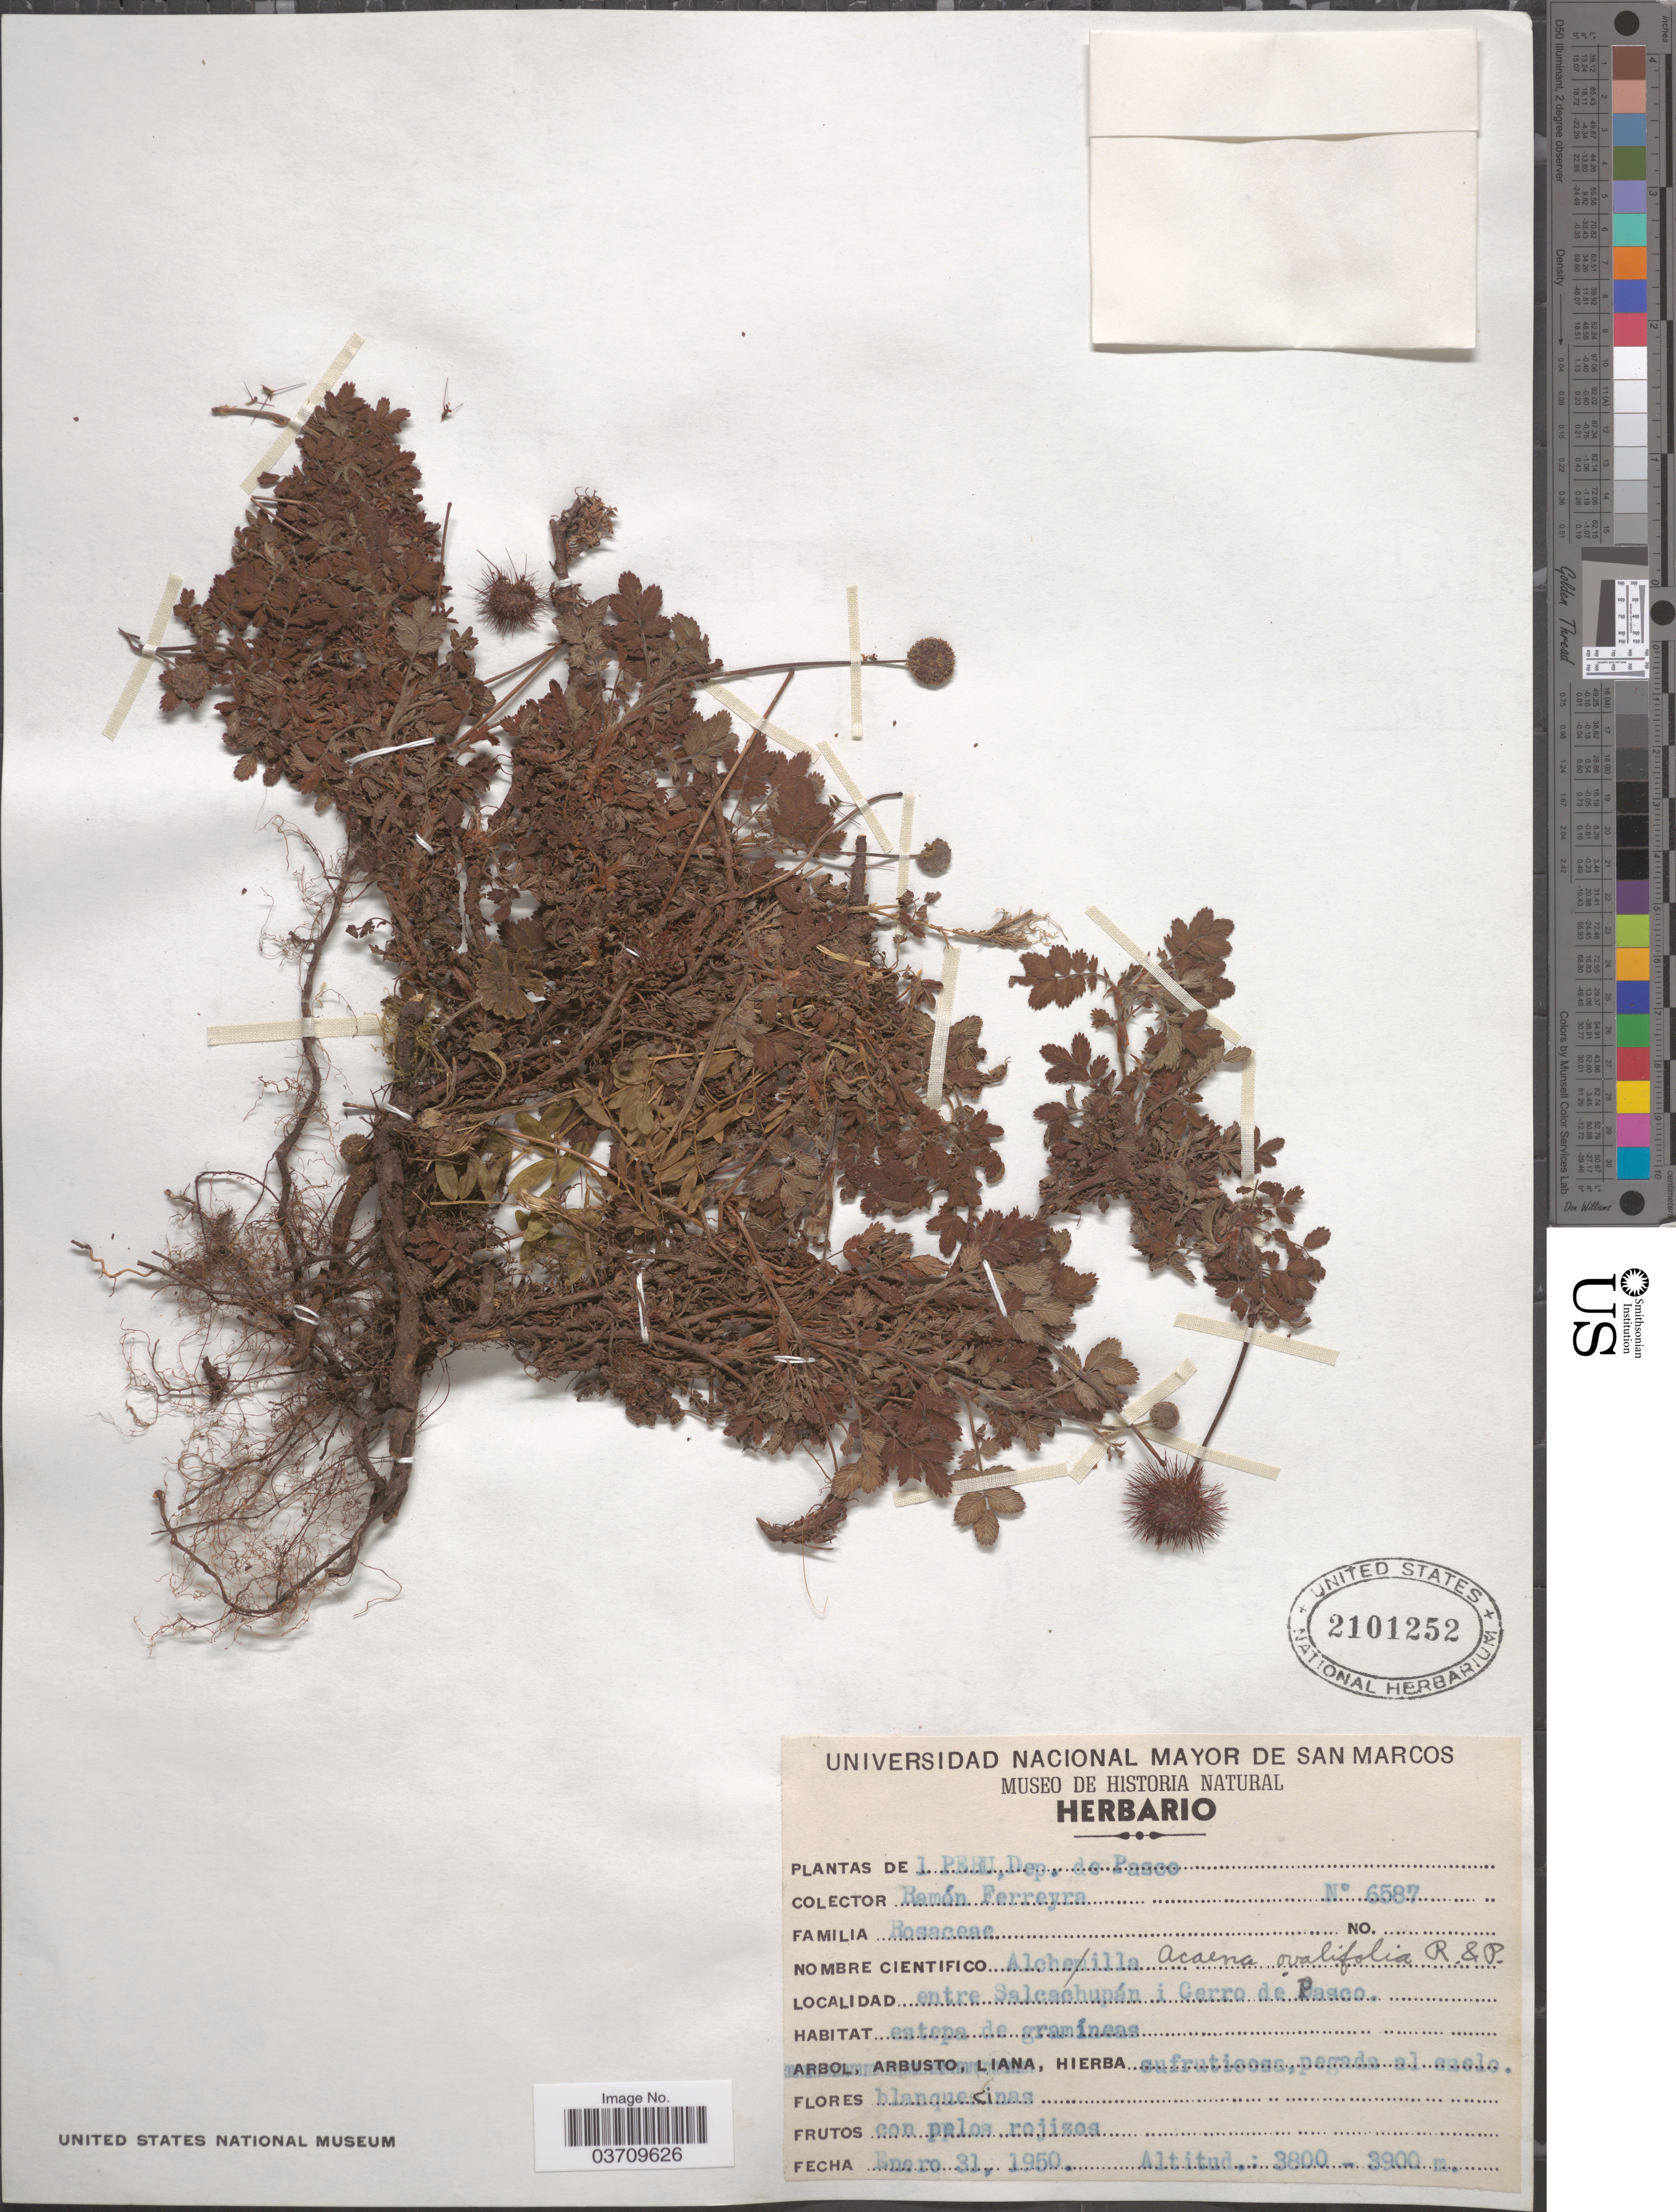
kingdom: Plantae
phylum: Tracheophyta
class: Magnoliopsida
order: Rosales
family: Rosaceae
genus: Acaena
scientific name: Acaena ovalifolia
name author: Ruiz & Pav.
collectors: R. A. Ferreyra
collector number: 6587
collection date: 1950-01-31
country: Peru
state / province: Pasco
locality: Dep. de Pasco. Entre Salcachupán i Cerro de Pasco.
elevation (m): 3800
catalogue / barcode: US 2101252